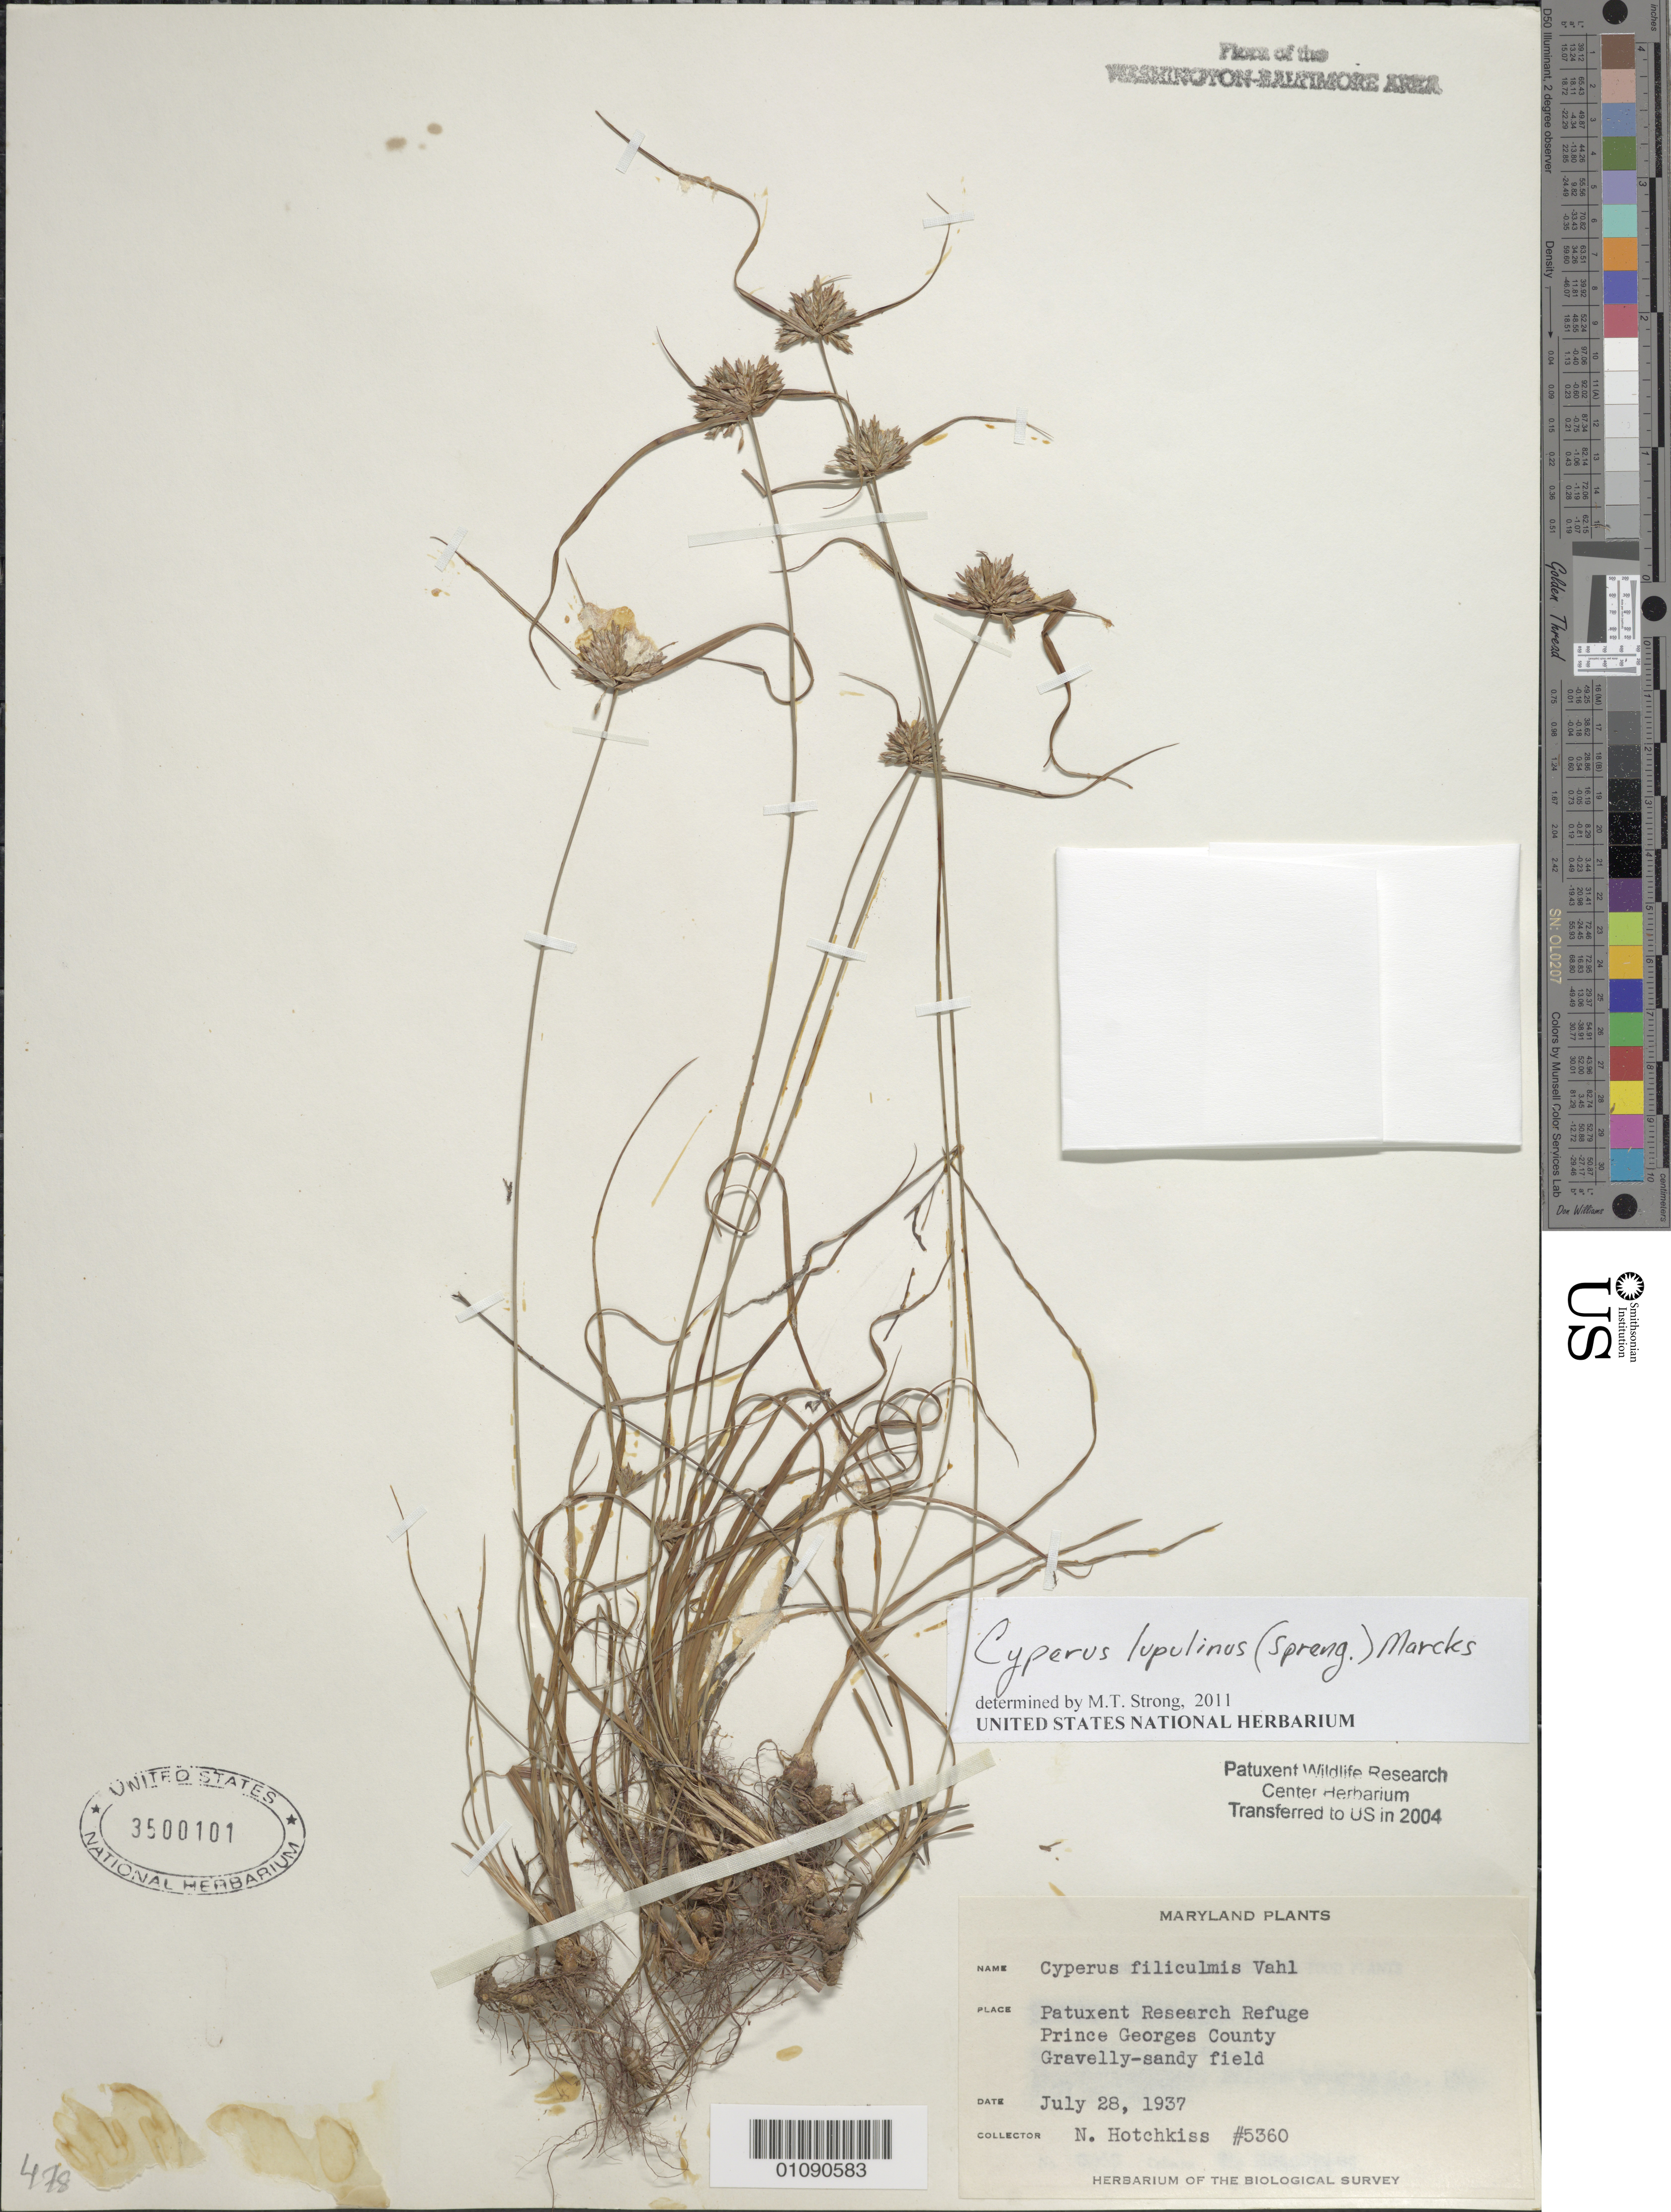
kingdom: Plantae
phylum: Tracheophyta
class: Liliopsida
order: Poales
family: Cyperaceae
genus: Cyperus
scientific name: Cyperus lupulinus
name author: (Spreng.) Marcks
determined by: Strong, M. T.; Acevedo-Rodríguez, P.; Carrington, C. M.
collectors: N. Hotchkiss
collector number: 5360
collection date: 1937-07-28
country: United States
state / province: Maryland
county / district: Prince George's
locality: Patuxent Wildlife Refuge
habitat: Gravelly-sandy field.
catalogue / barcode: US 3500101